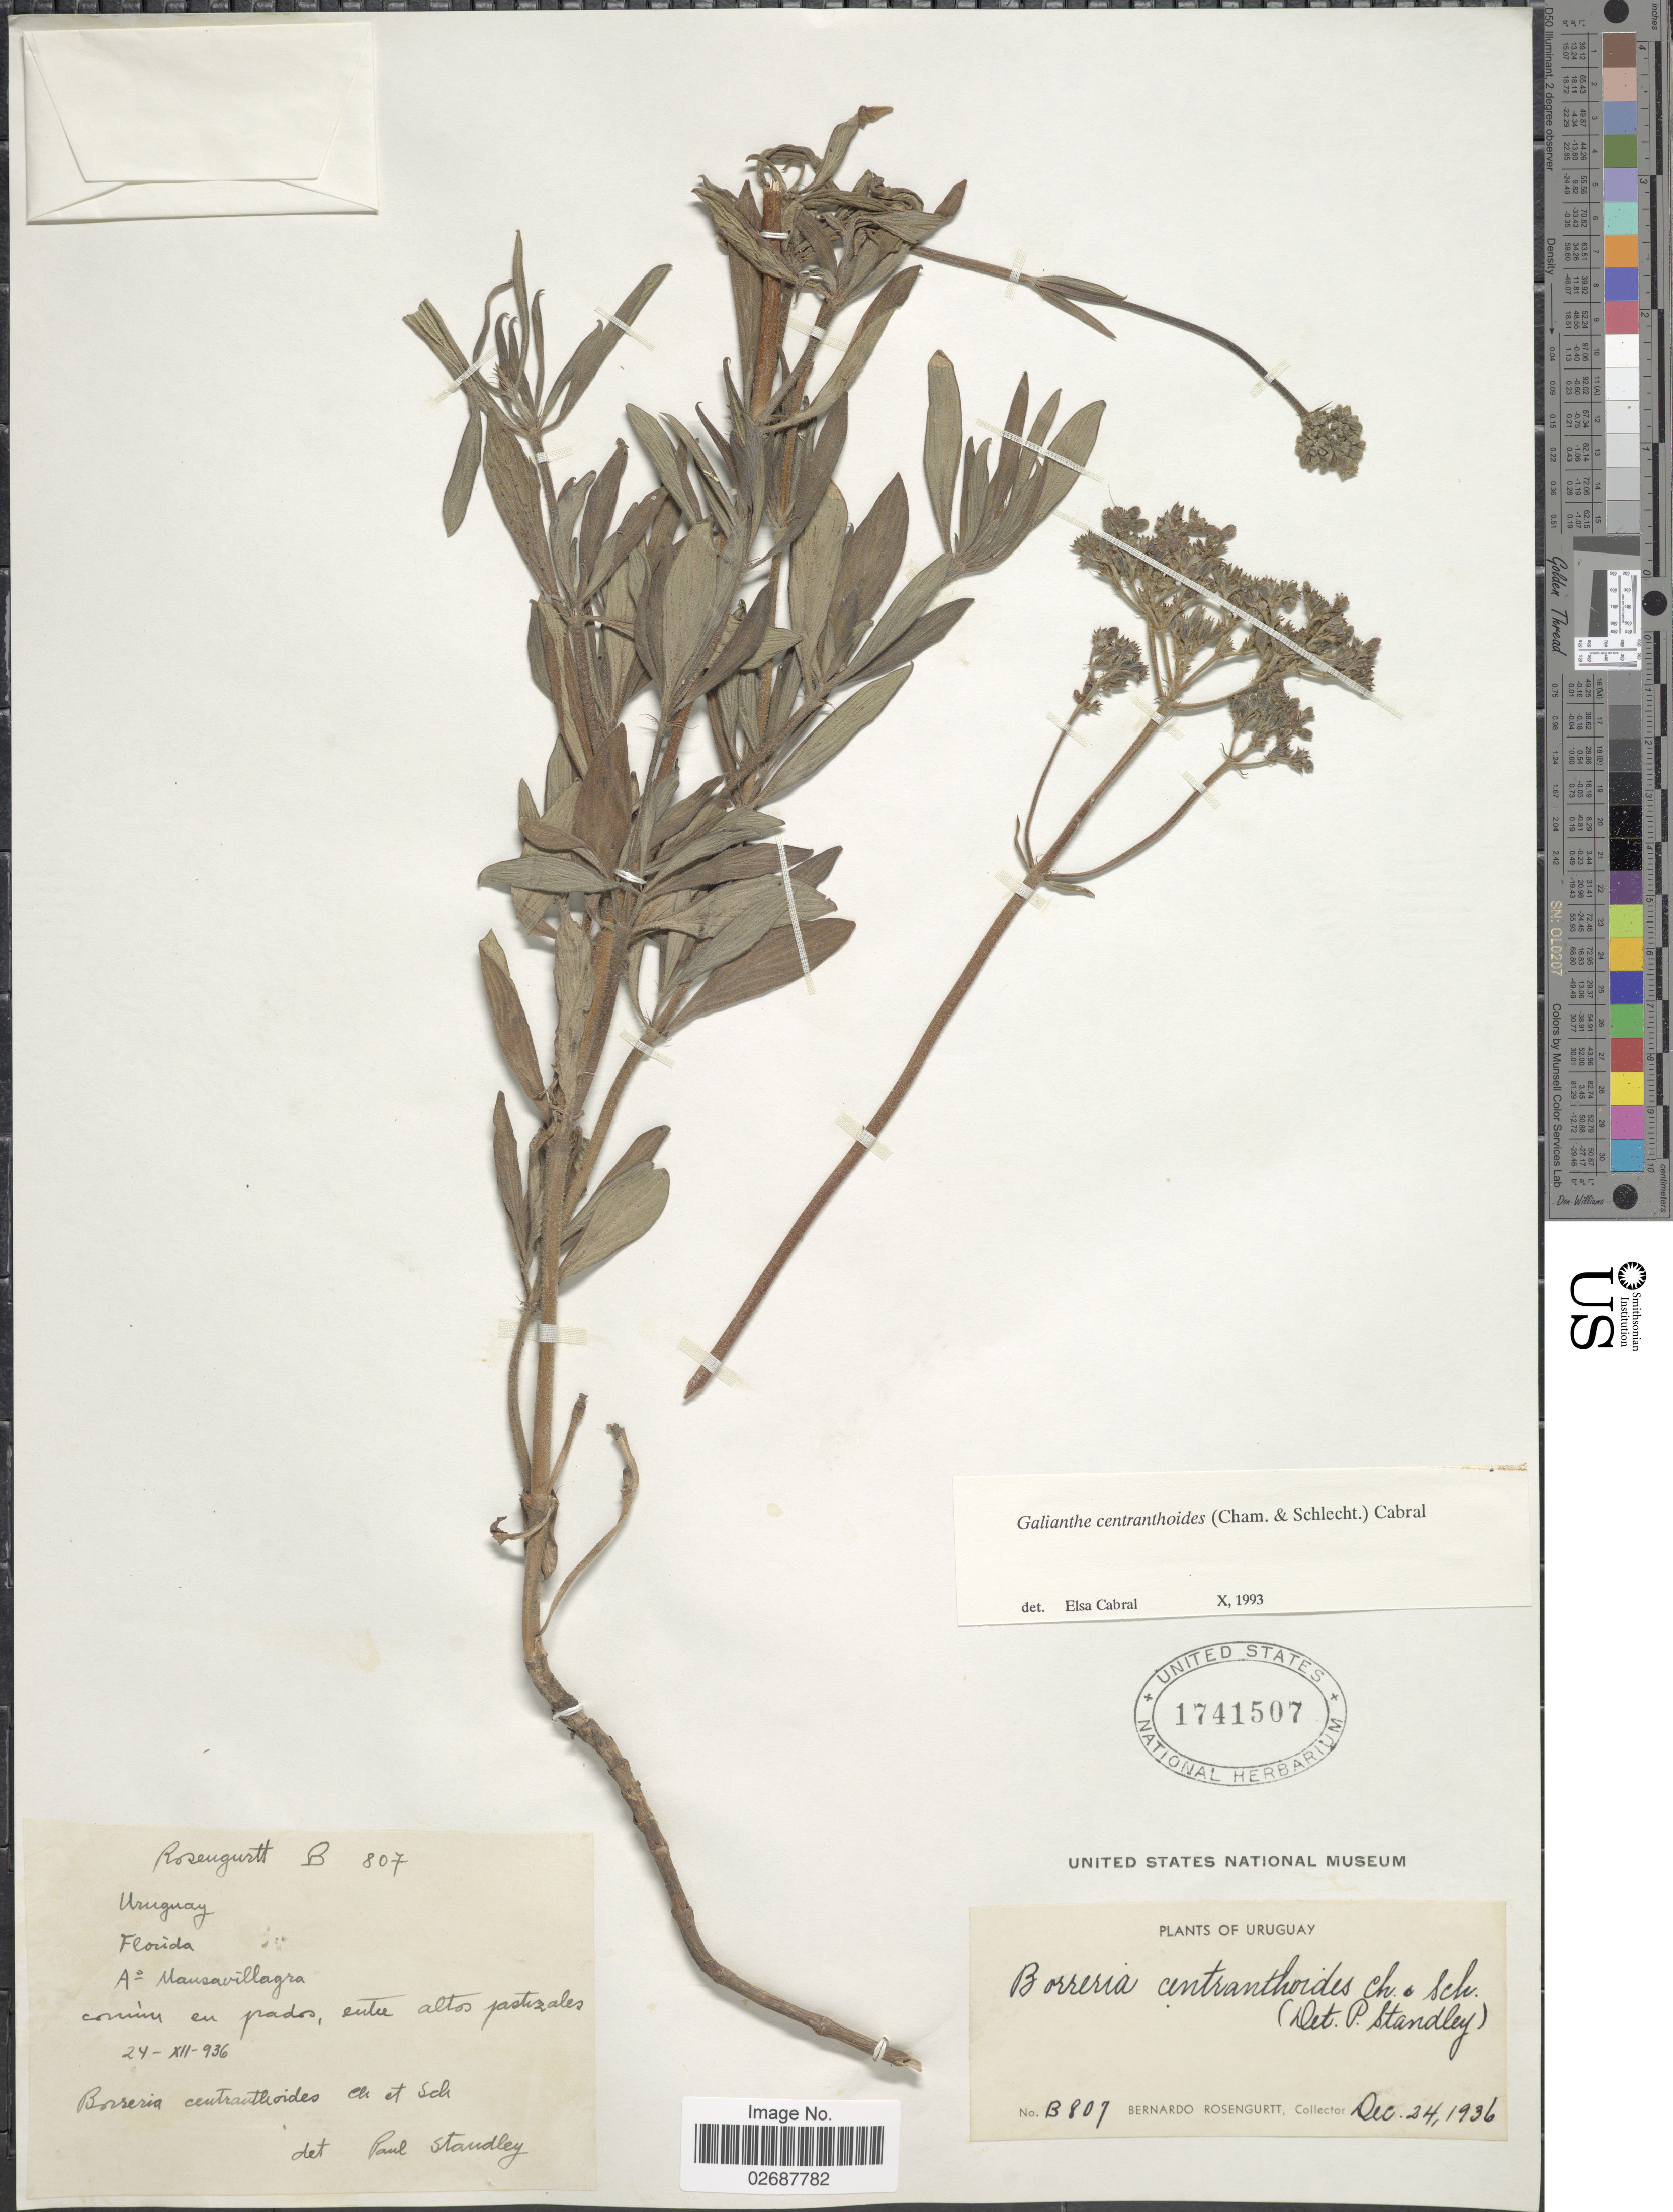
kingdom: Plantae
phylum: Tracheophyta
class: Magnoliopsida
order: Gentianales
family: Rubiaceae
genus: Galianthe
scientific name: Galianthe centranthoides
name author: (Cham. & Schltdl.) E.L. Cabral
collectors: B. Rosengurtt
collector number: B807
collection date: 1936-12-24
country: Uruguay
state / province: Florida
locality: Ao Mansavillagra, comin en pados, entre altos pastizales.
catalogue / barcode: US 1741507